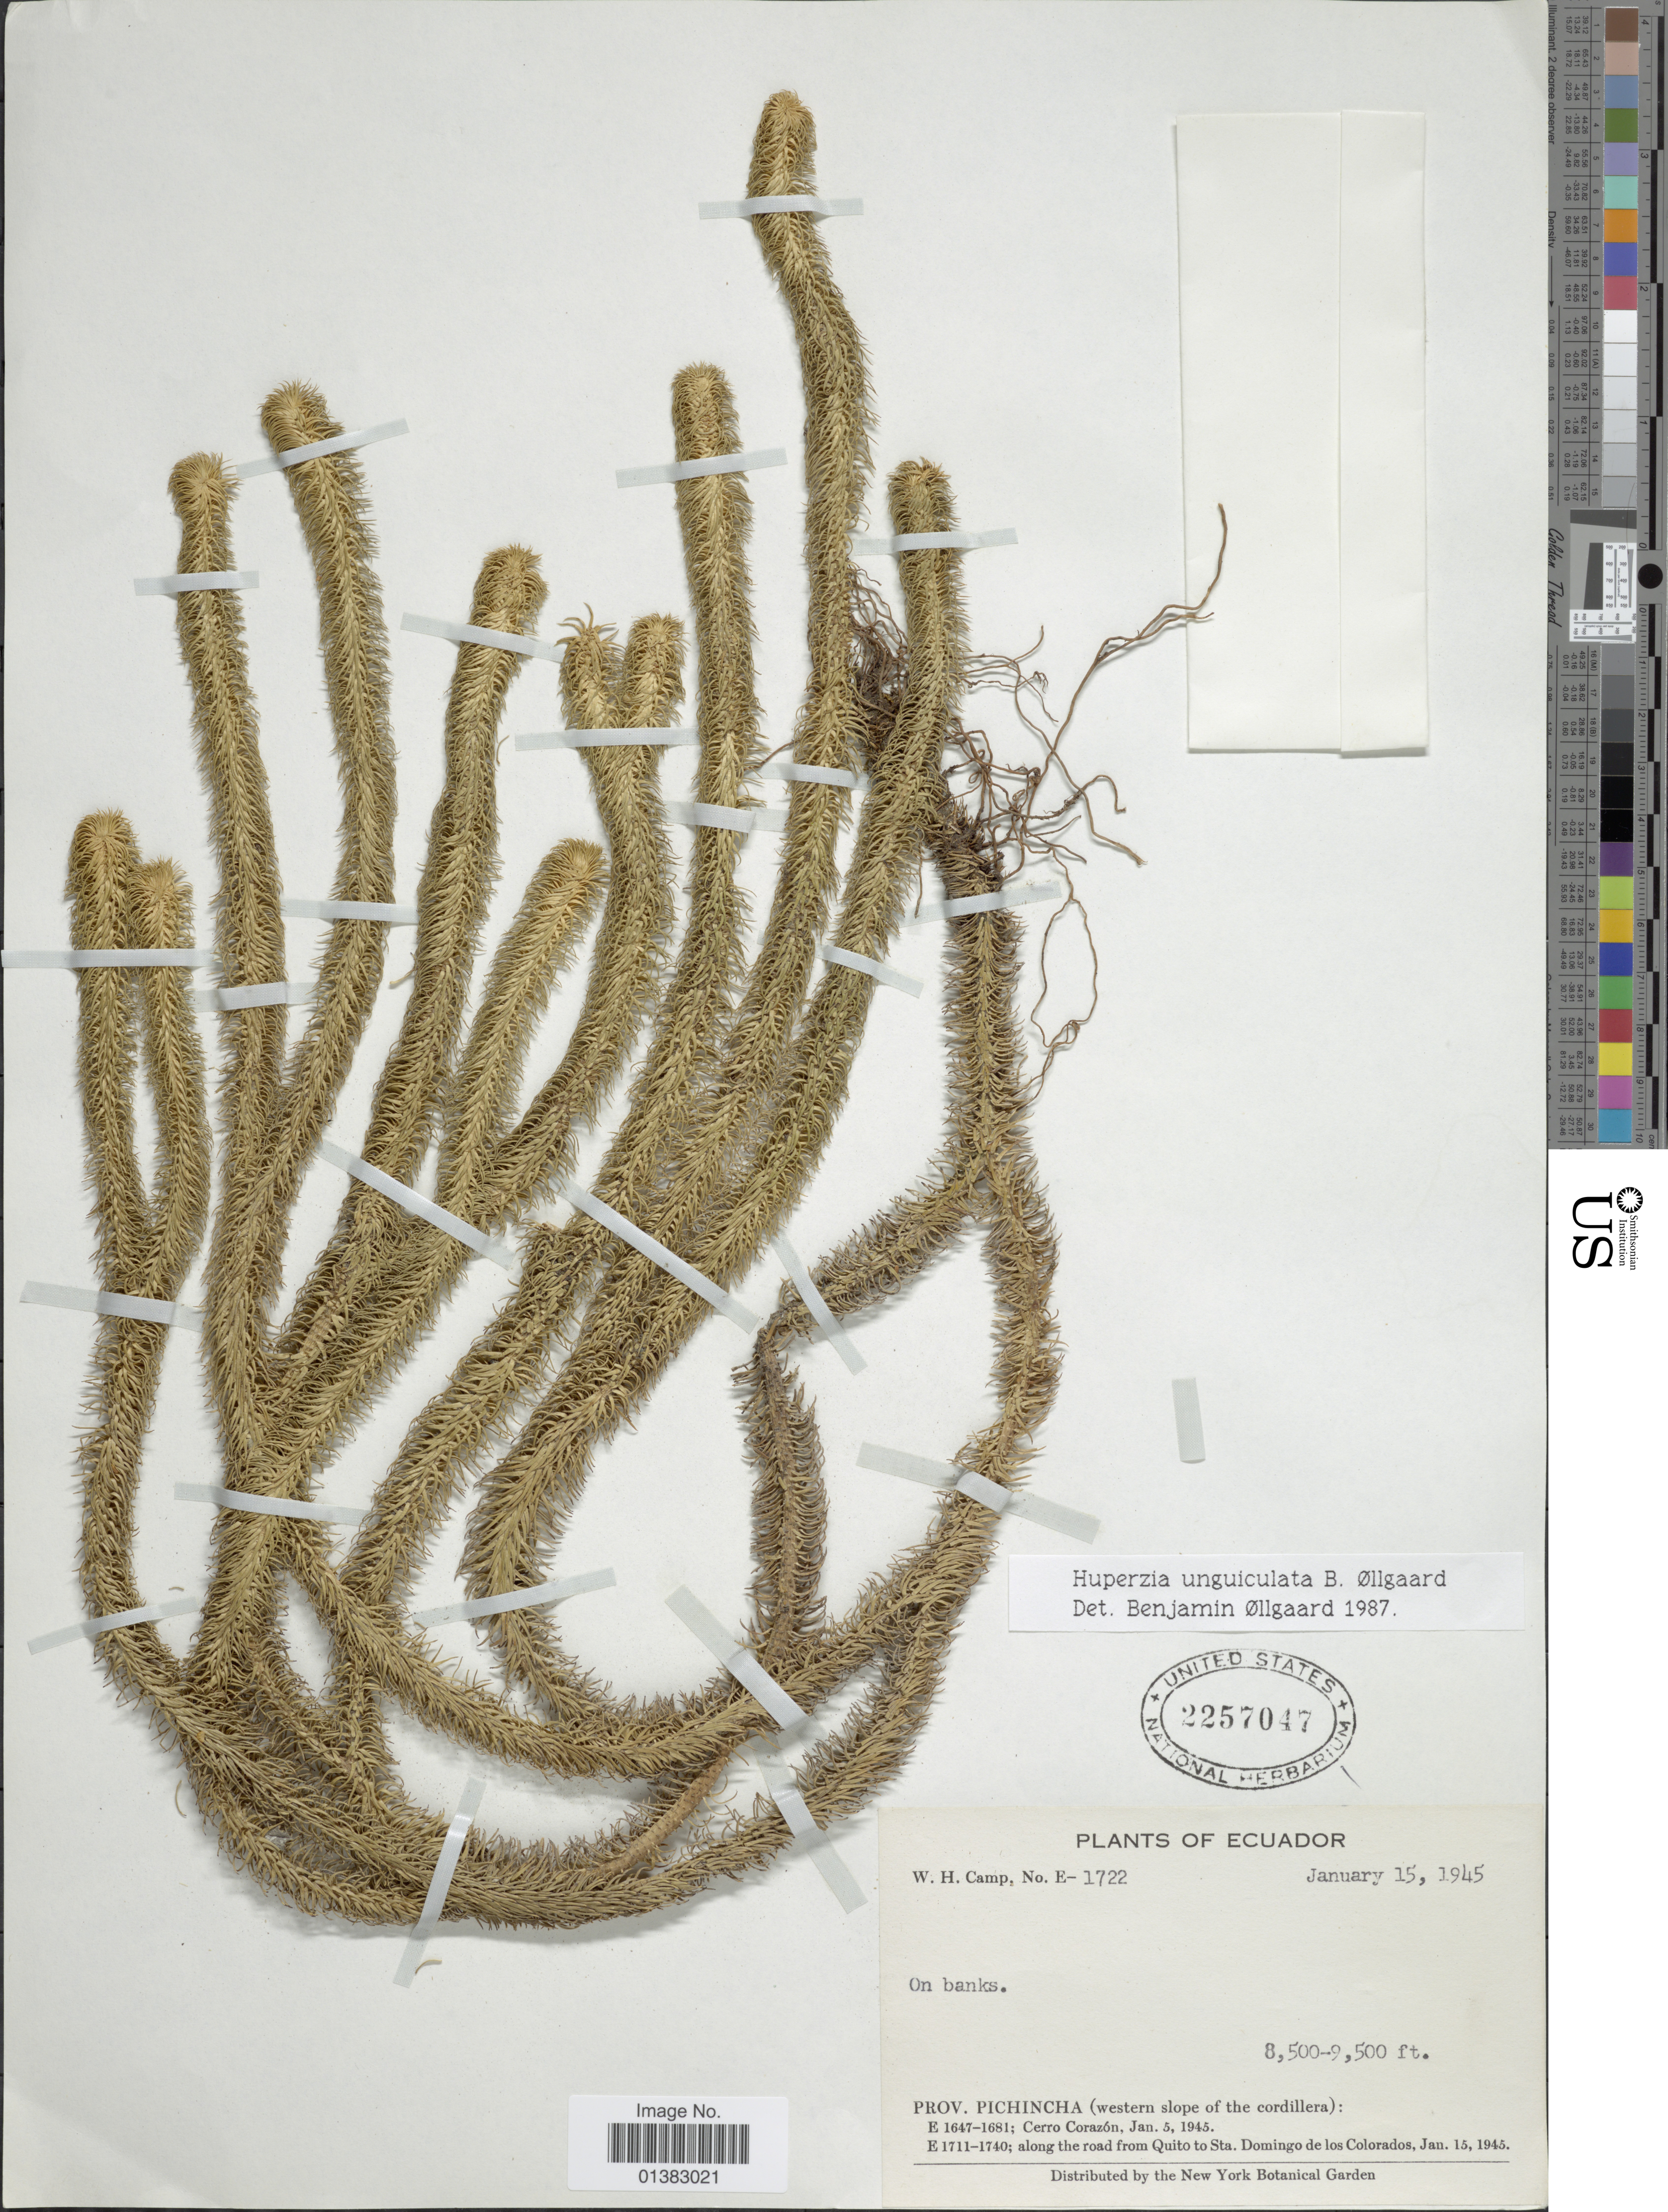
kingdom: Plantae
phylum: Tracheophyta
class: Lycopodiopsida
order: Lycopodiales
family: Lycopodiaceae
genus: Phlegmariurus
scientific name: Phlegmariurus unguiculatus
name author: (B. Øllg.) B. Øllg.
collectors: W. H. Camp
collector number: E-1722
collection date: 1945-01-15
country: Ecuador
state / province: Pichincha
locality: (western slope of the cordillera): along the road from Quiro to Sta. Domingo de los Colorados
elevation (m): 2591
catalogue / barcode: US 2257047